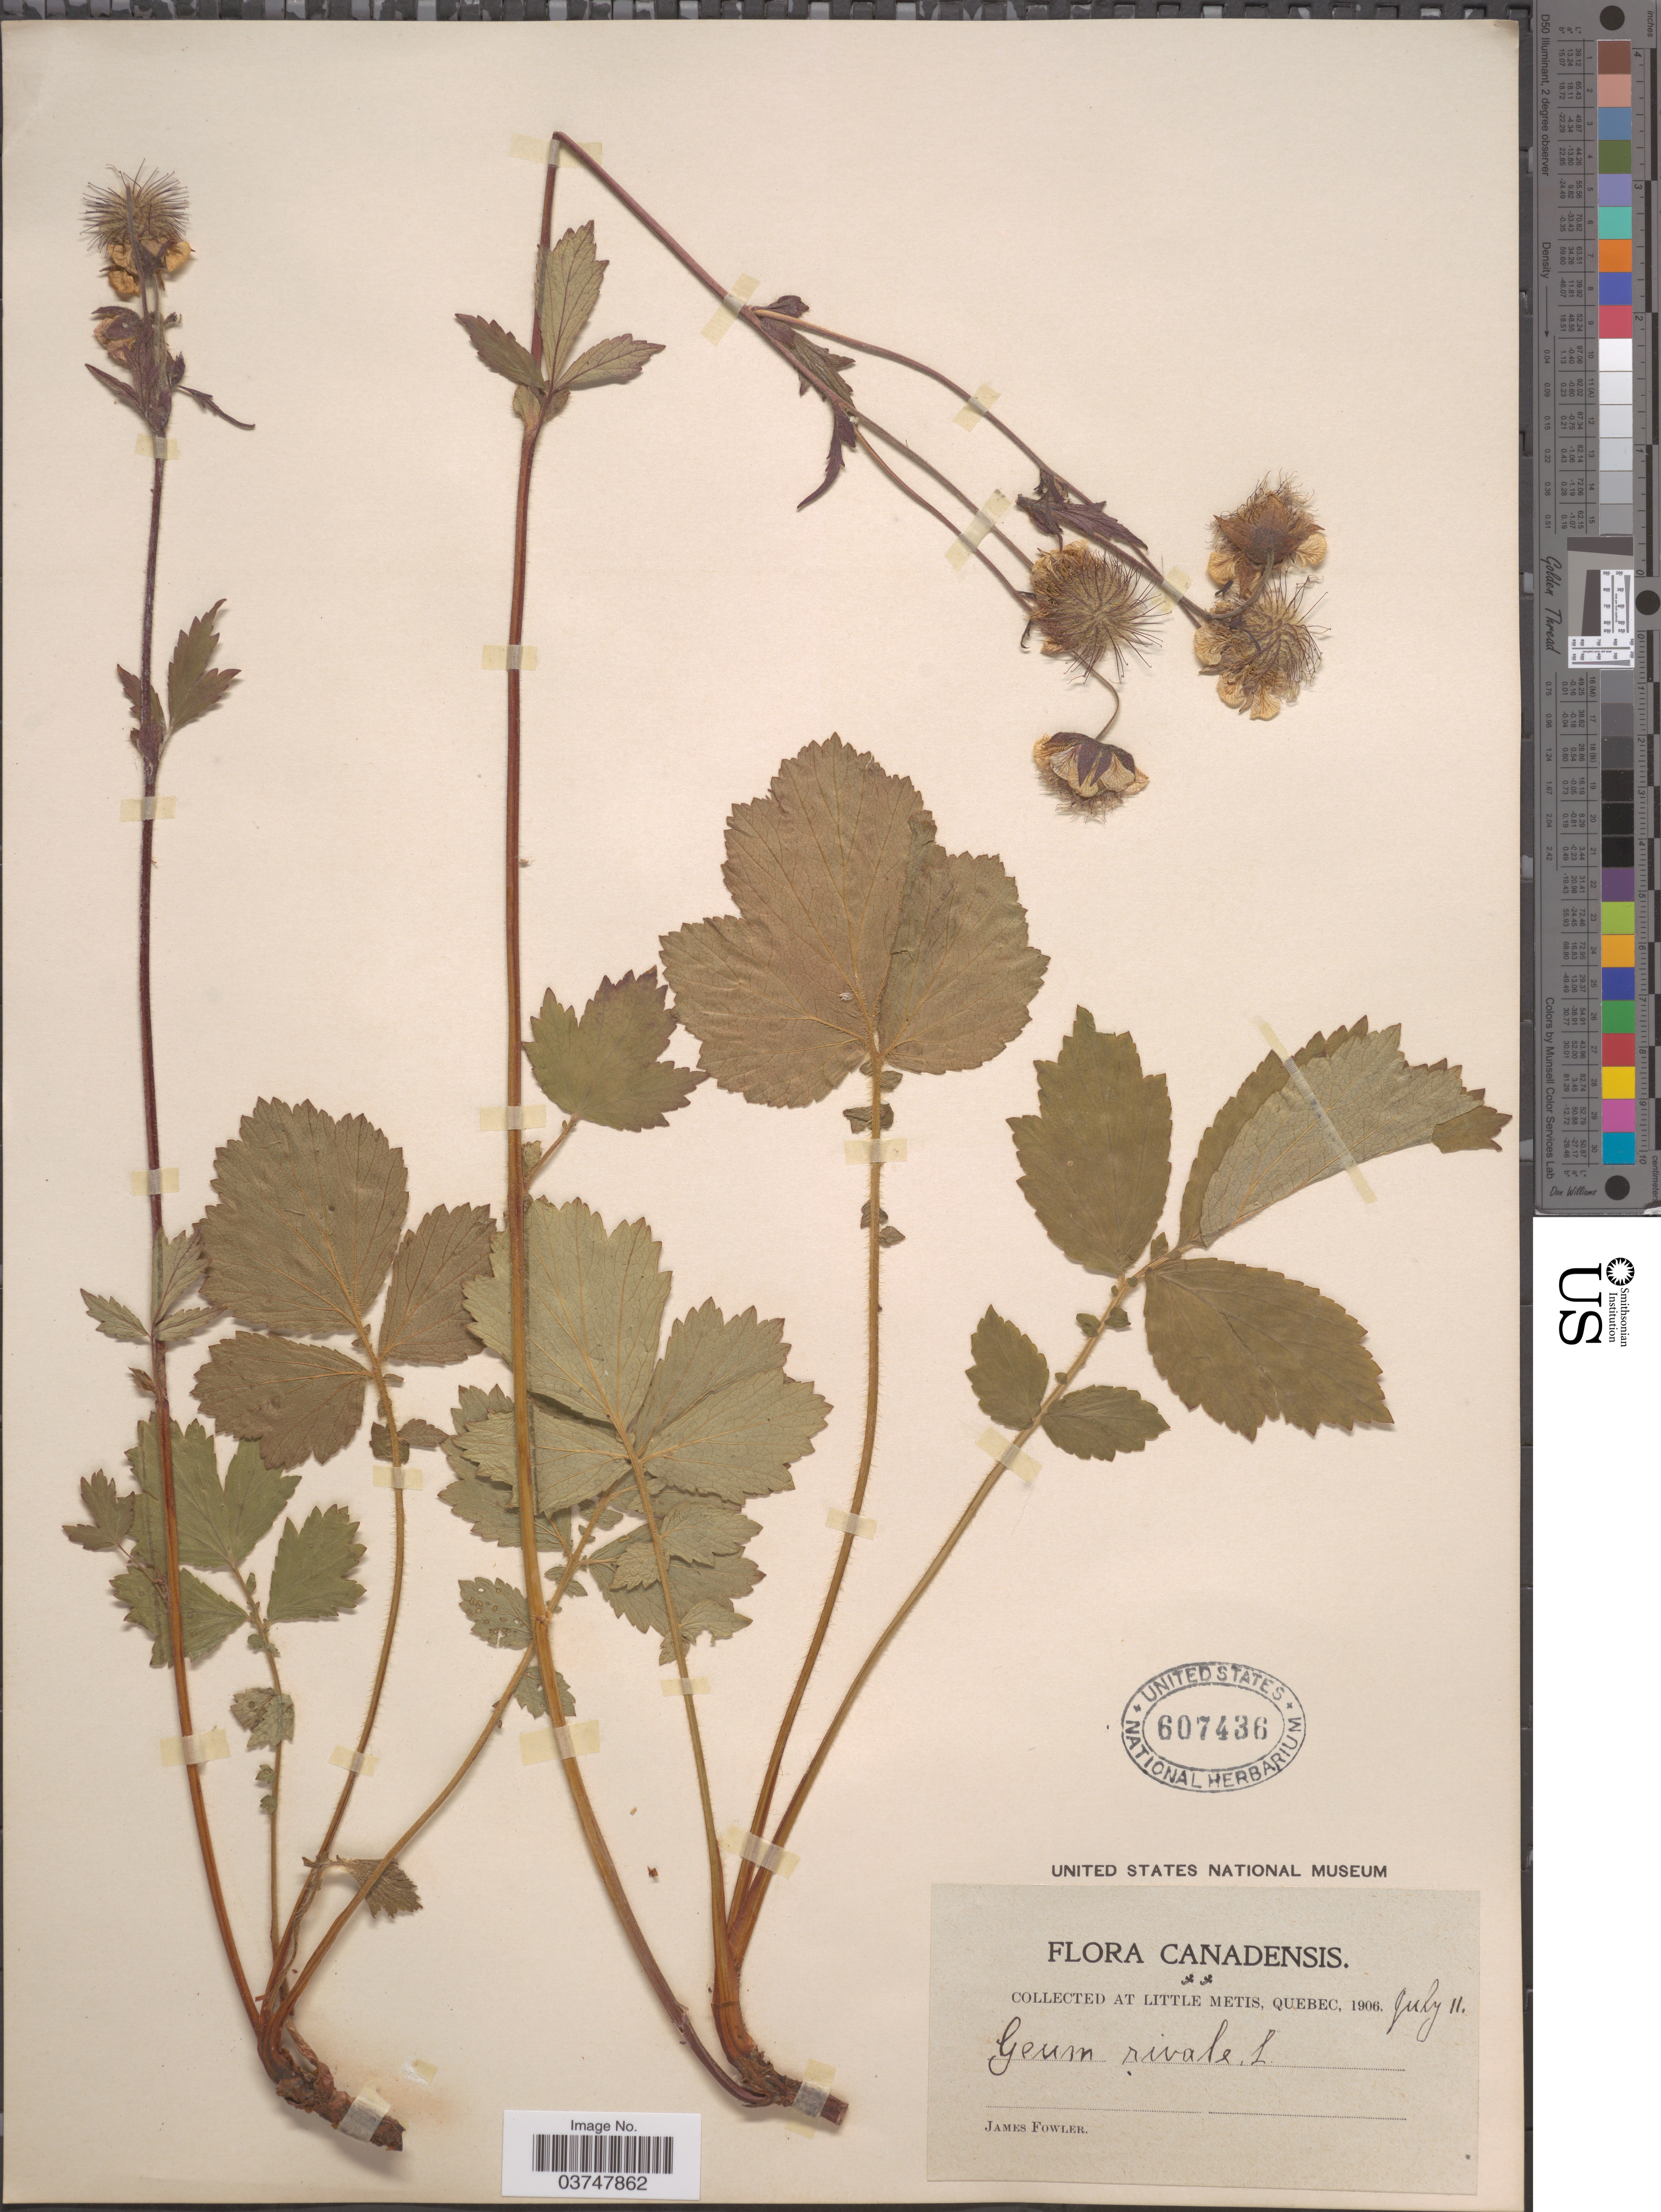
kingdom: Plantae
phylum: Tracheophyta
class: Magnoliopsida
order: Rosales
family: Rosaceae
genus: Geum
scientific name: Geum rivale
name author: L.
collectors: J. P. Fowler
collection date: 1906-07-11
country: Canada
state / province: Quebec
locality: At Little Metis.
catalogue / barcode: US 607436